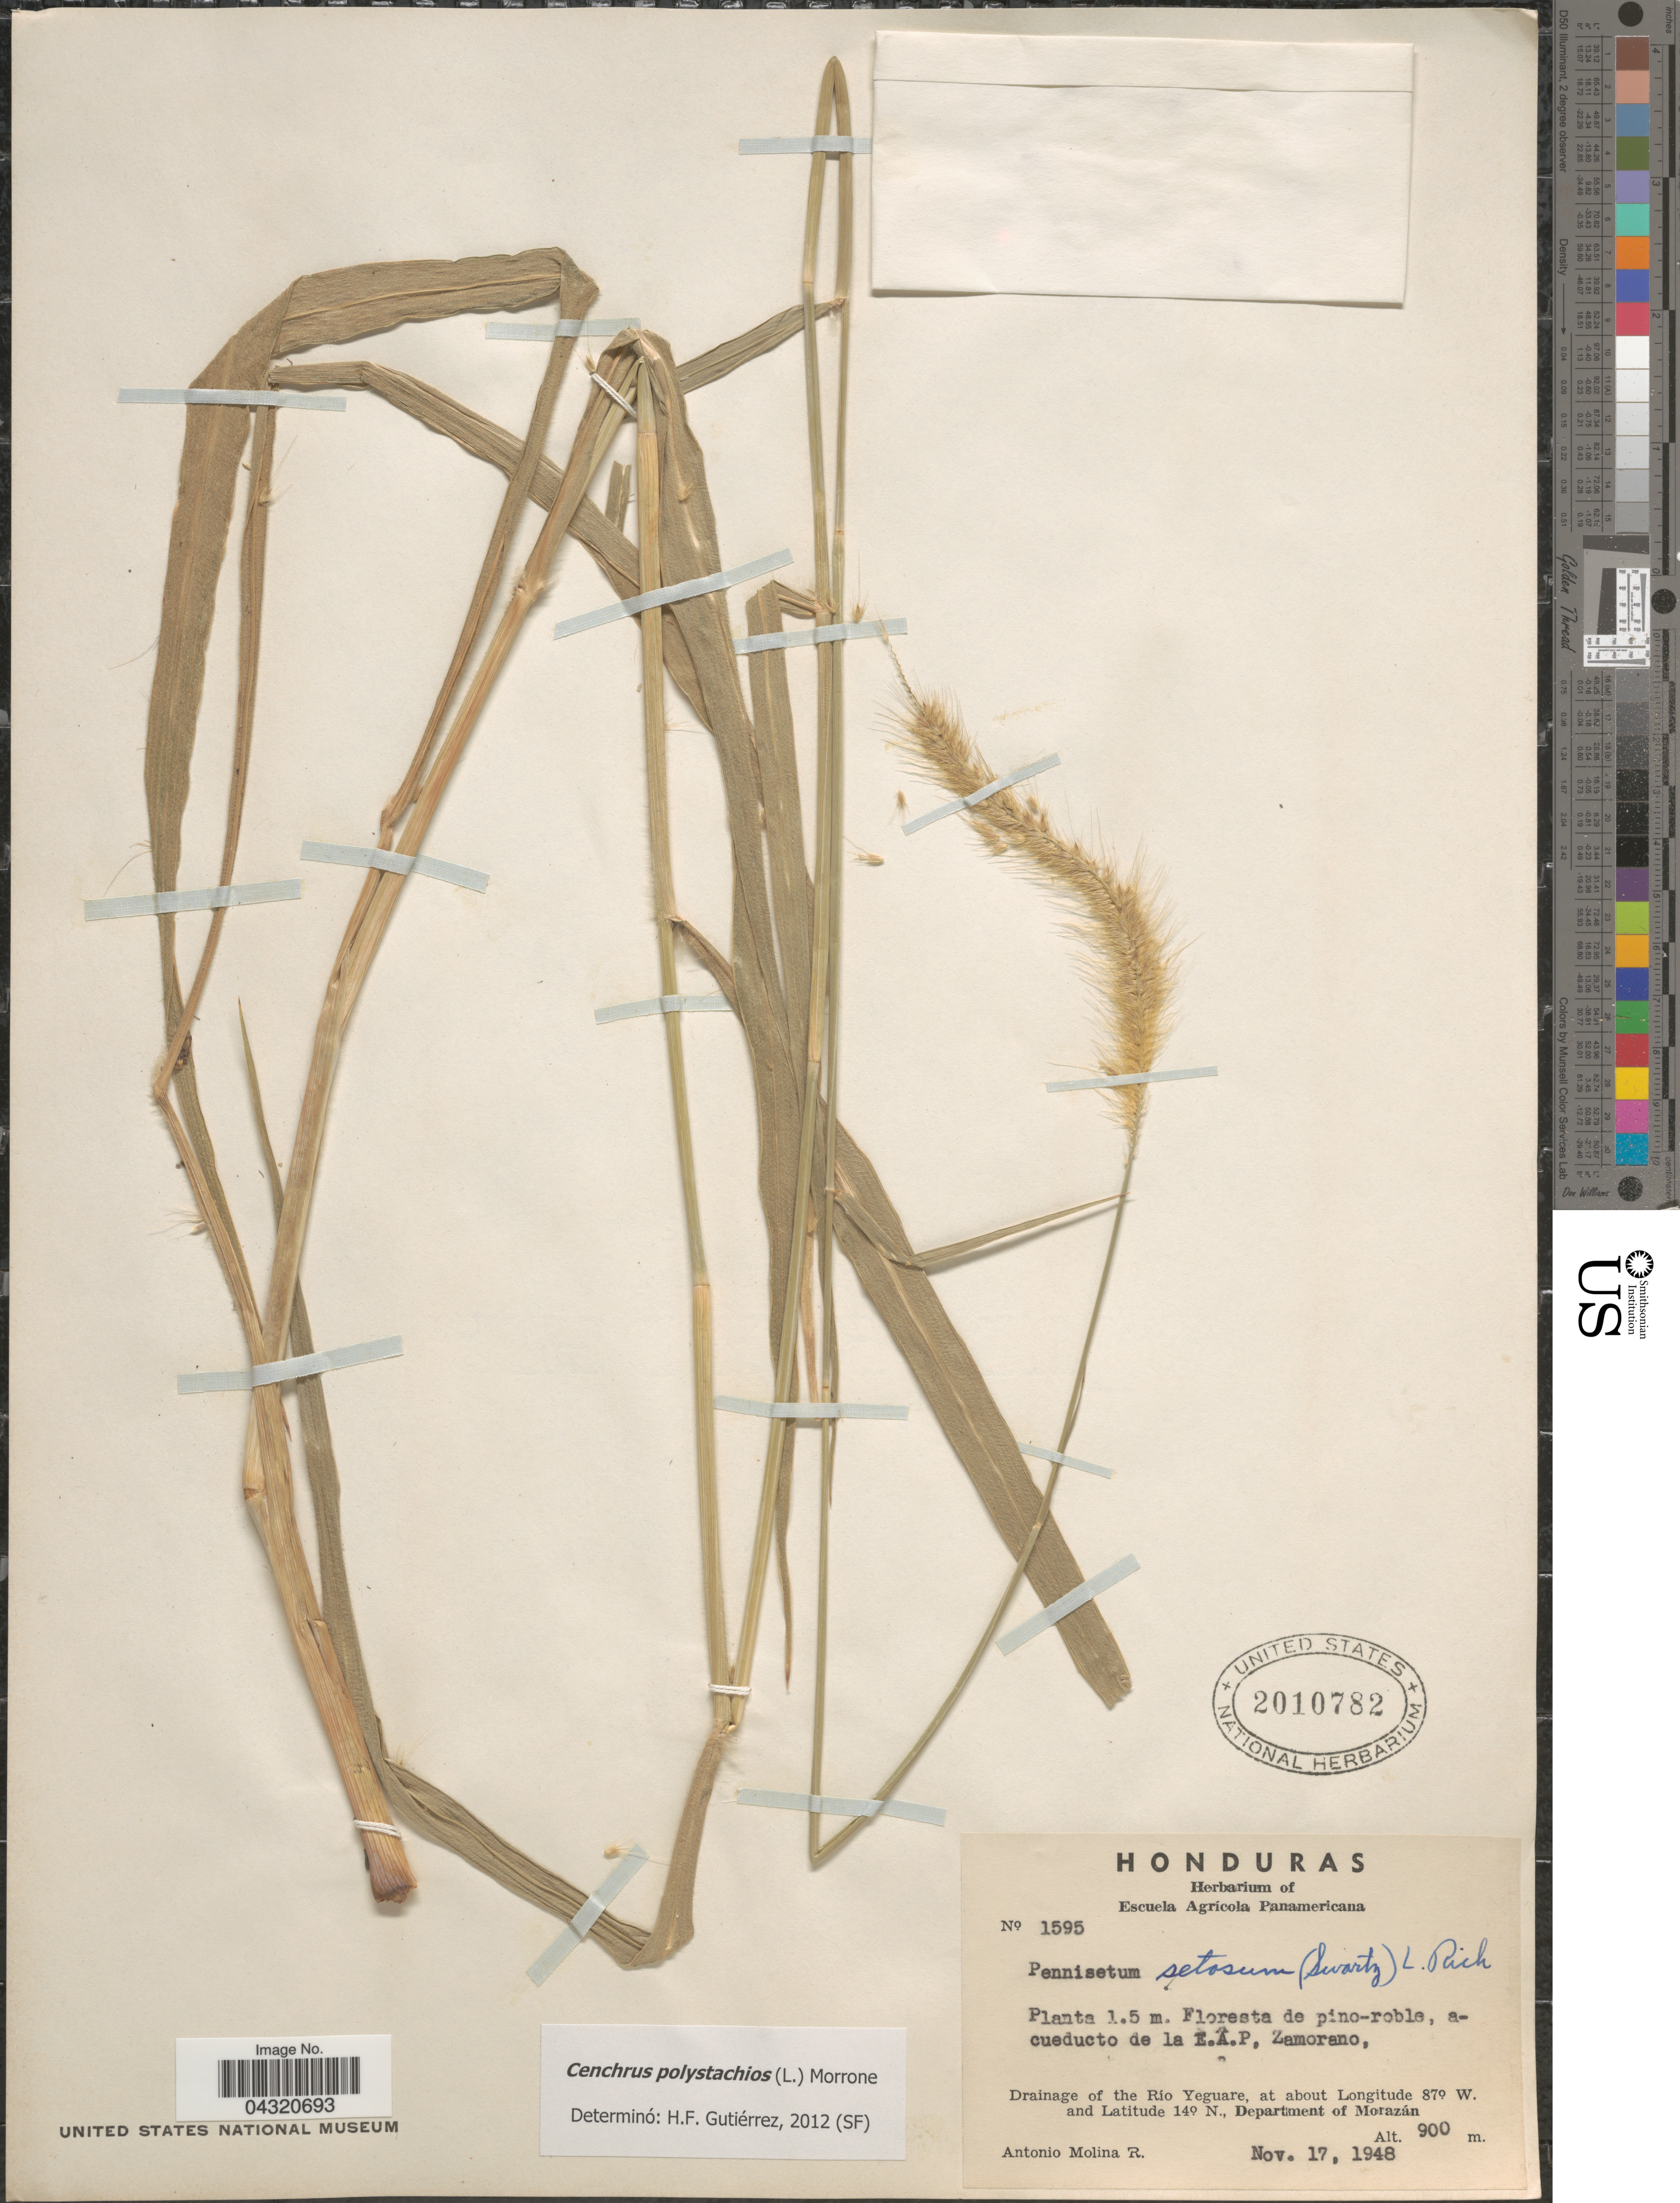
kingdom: Plantae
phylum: Tracheophyta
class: Liliopsida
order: Poales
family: Poaceae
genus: Cenchrus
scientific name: Cenchrus polystachios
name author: (L.) Morrone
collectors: A. Molina R.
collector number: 1595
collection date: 1948-11-17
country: Honduras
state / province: Fco. Morazán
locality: Acueducto de la E. A. P., Zamorano. Drainage of the Rio Yeguare, Department of Morazán.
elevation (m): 900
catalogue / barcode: US 2010782